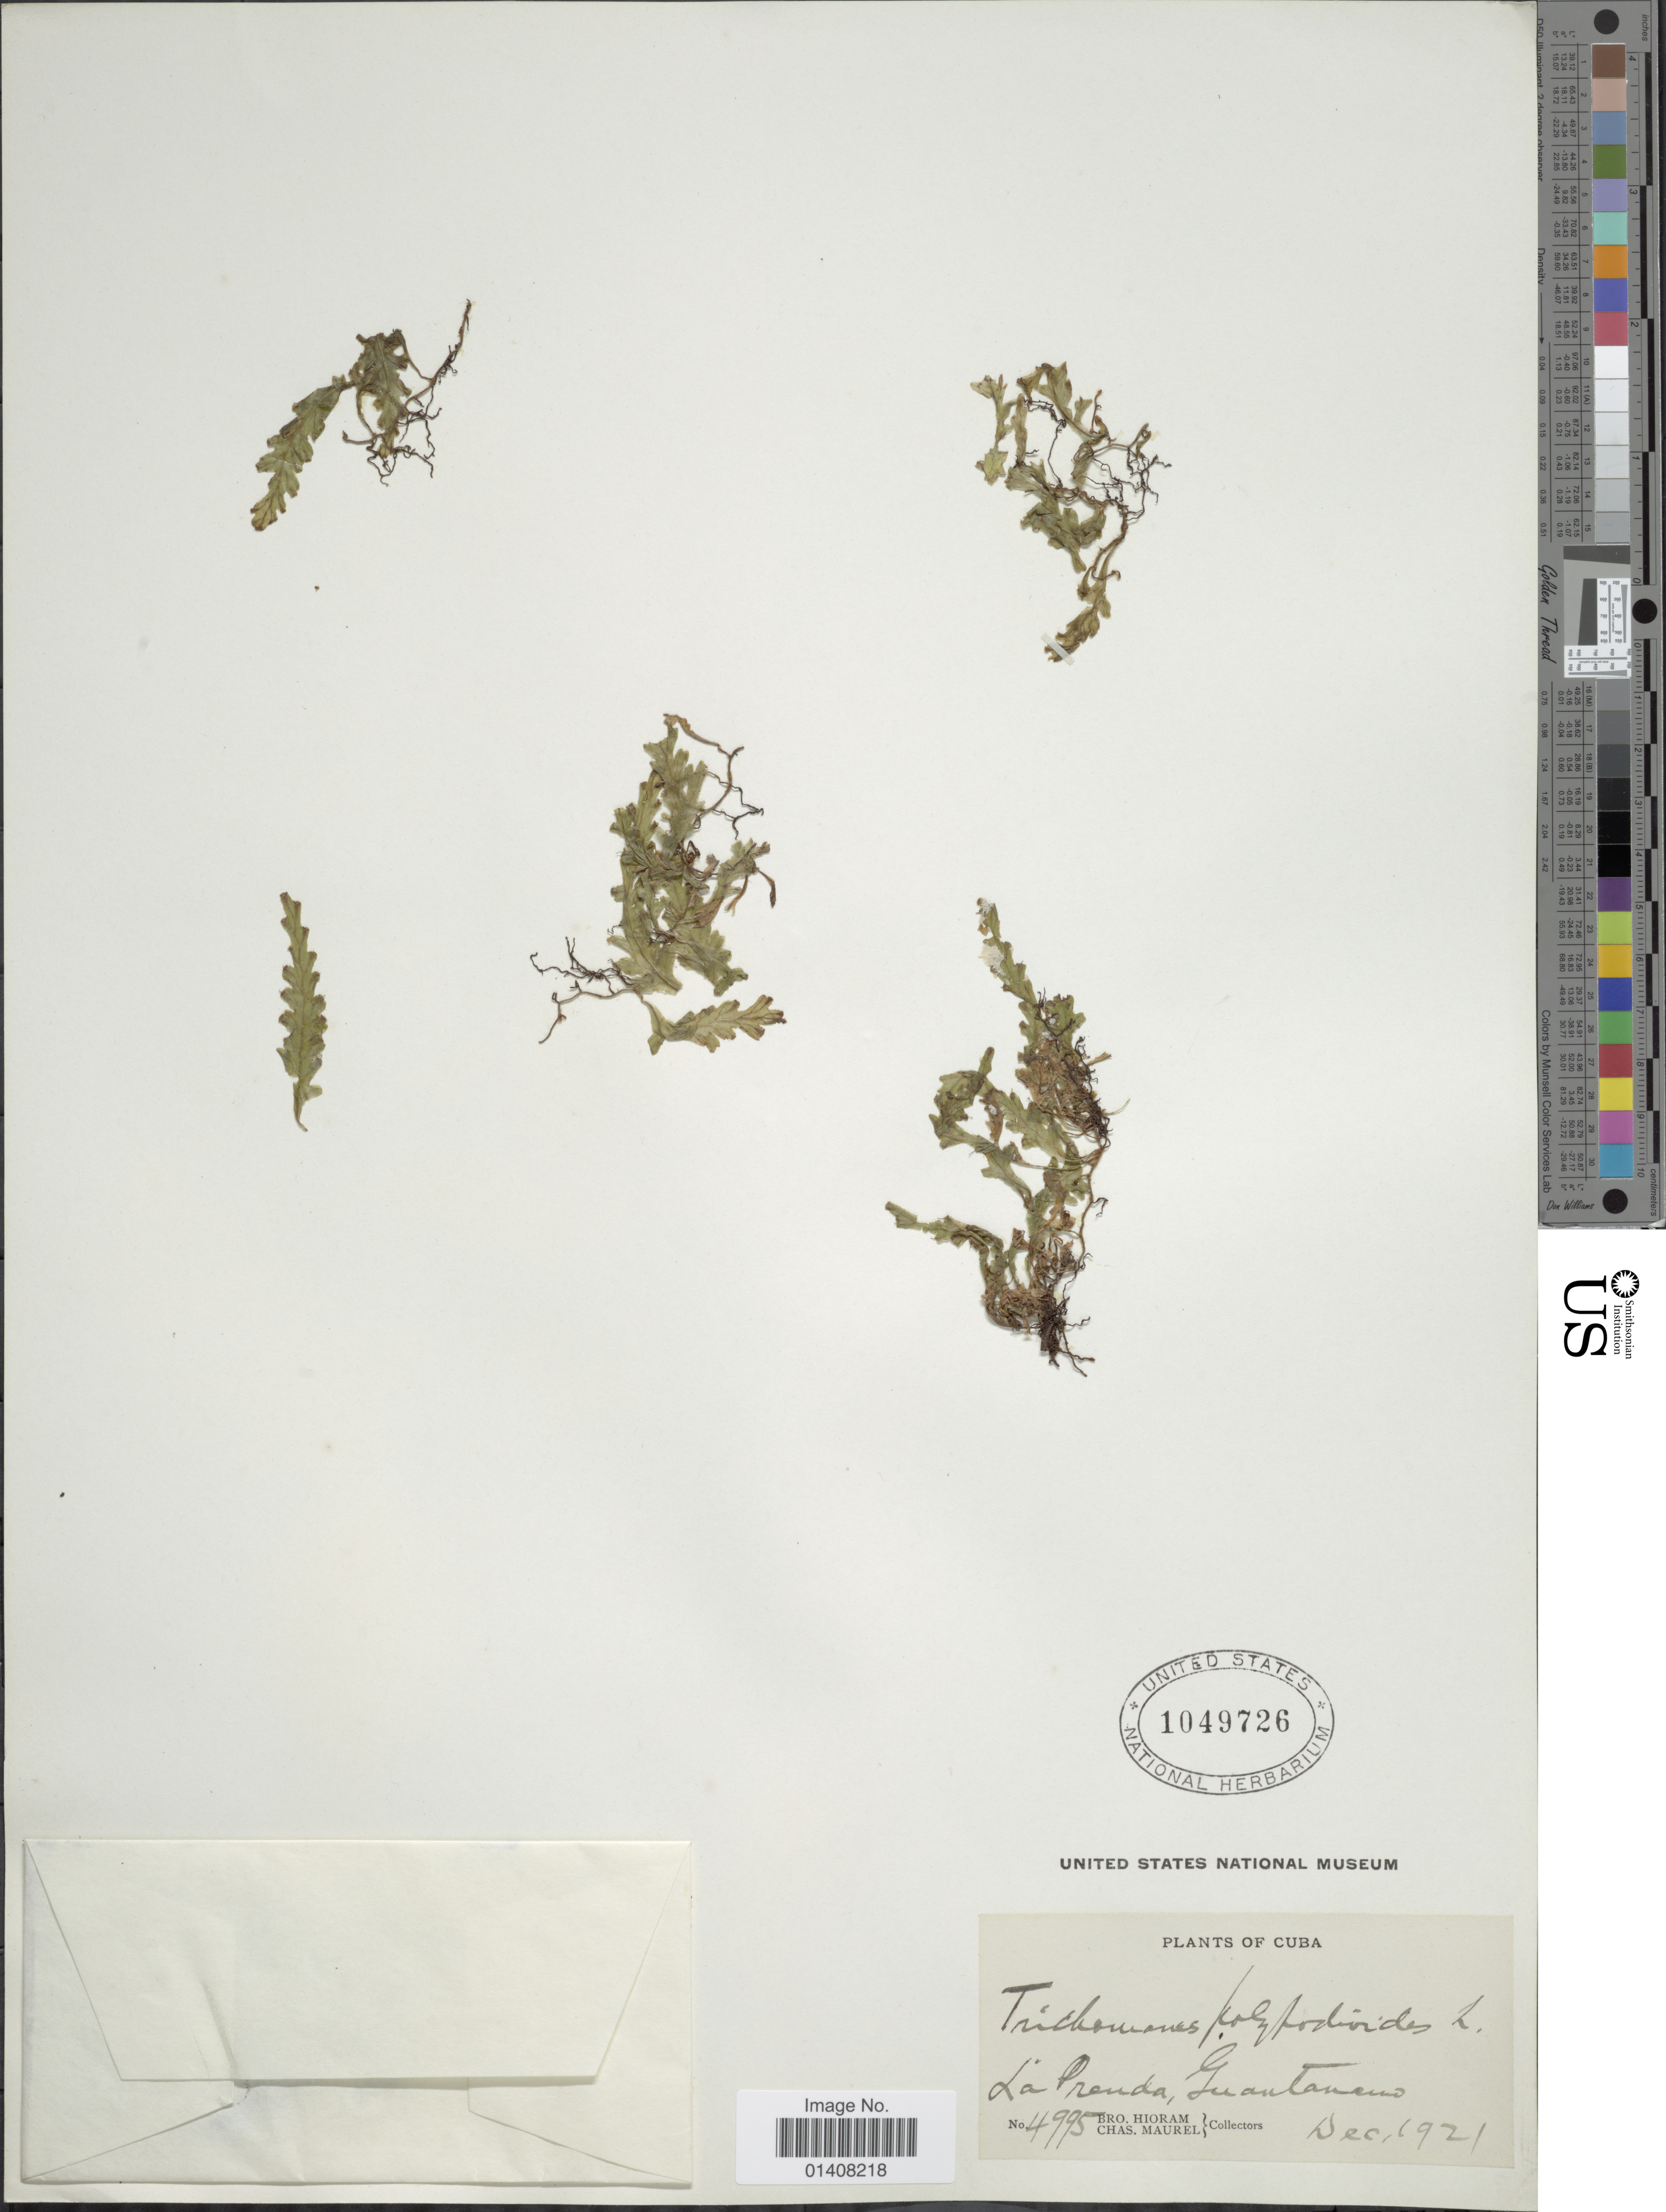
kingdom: Plantae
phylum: Tracheophyta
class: Polypodiopsida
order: Hymenophyllales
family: Hymenophyllaceae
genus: Trichomanes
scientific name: Trichomanes polypodioides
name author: L.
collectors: Bro. Hioram & C. Maurel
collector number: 4995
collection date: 1921-12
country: Cuba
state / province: Guantánamo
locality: La Prenda, Guantanamo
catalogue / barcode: US 1049726